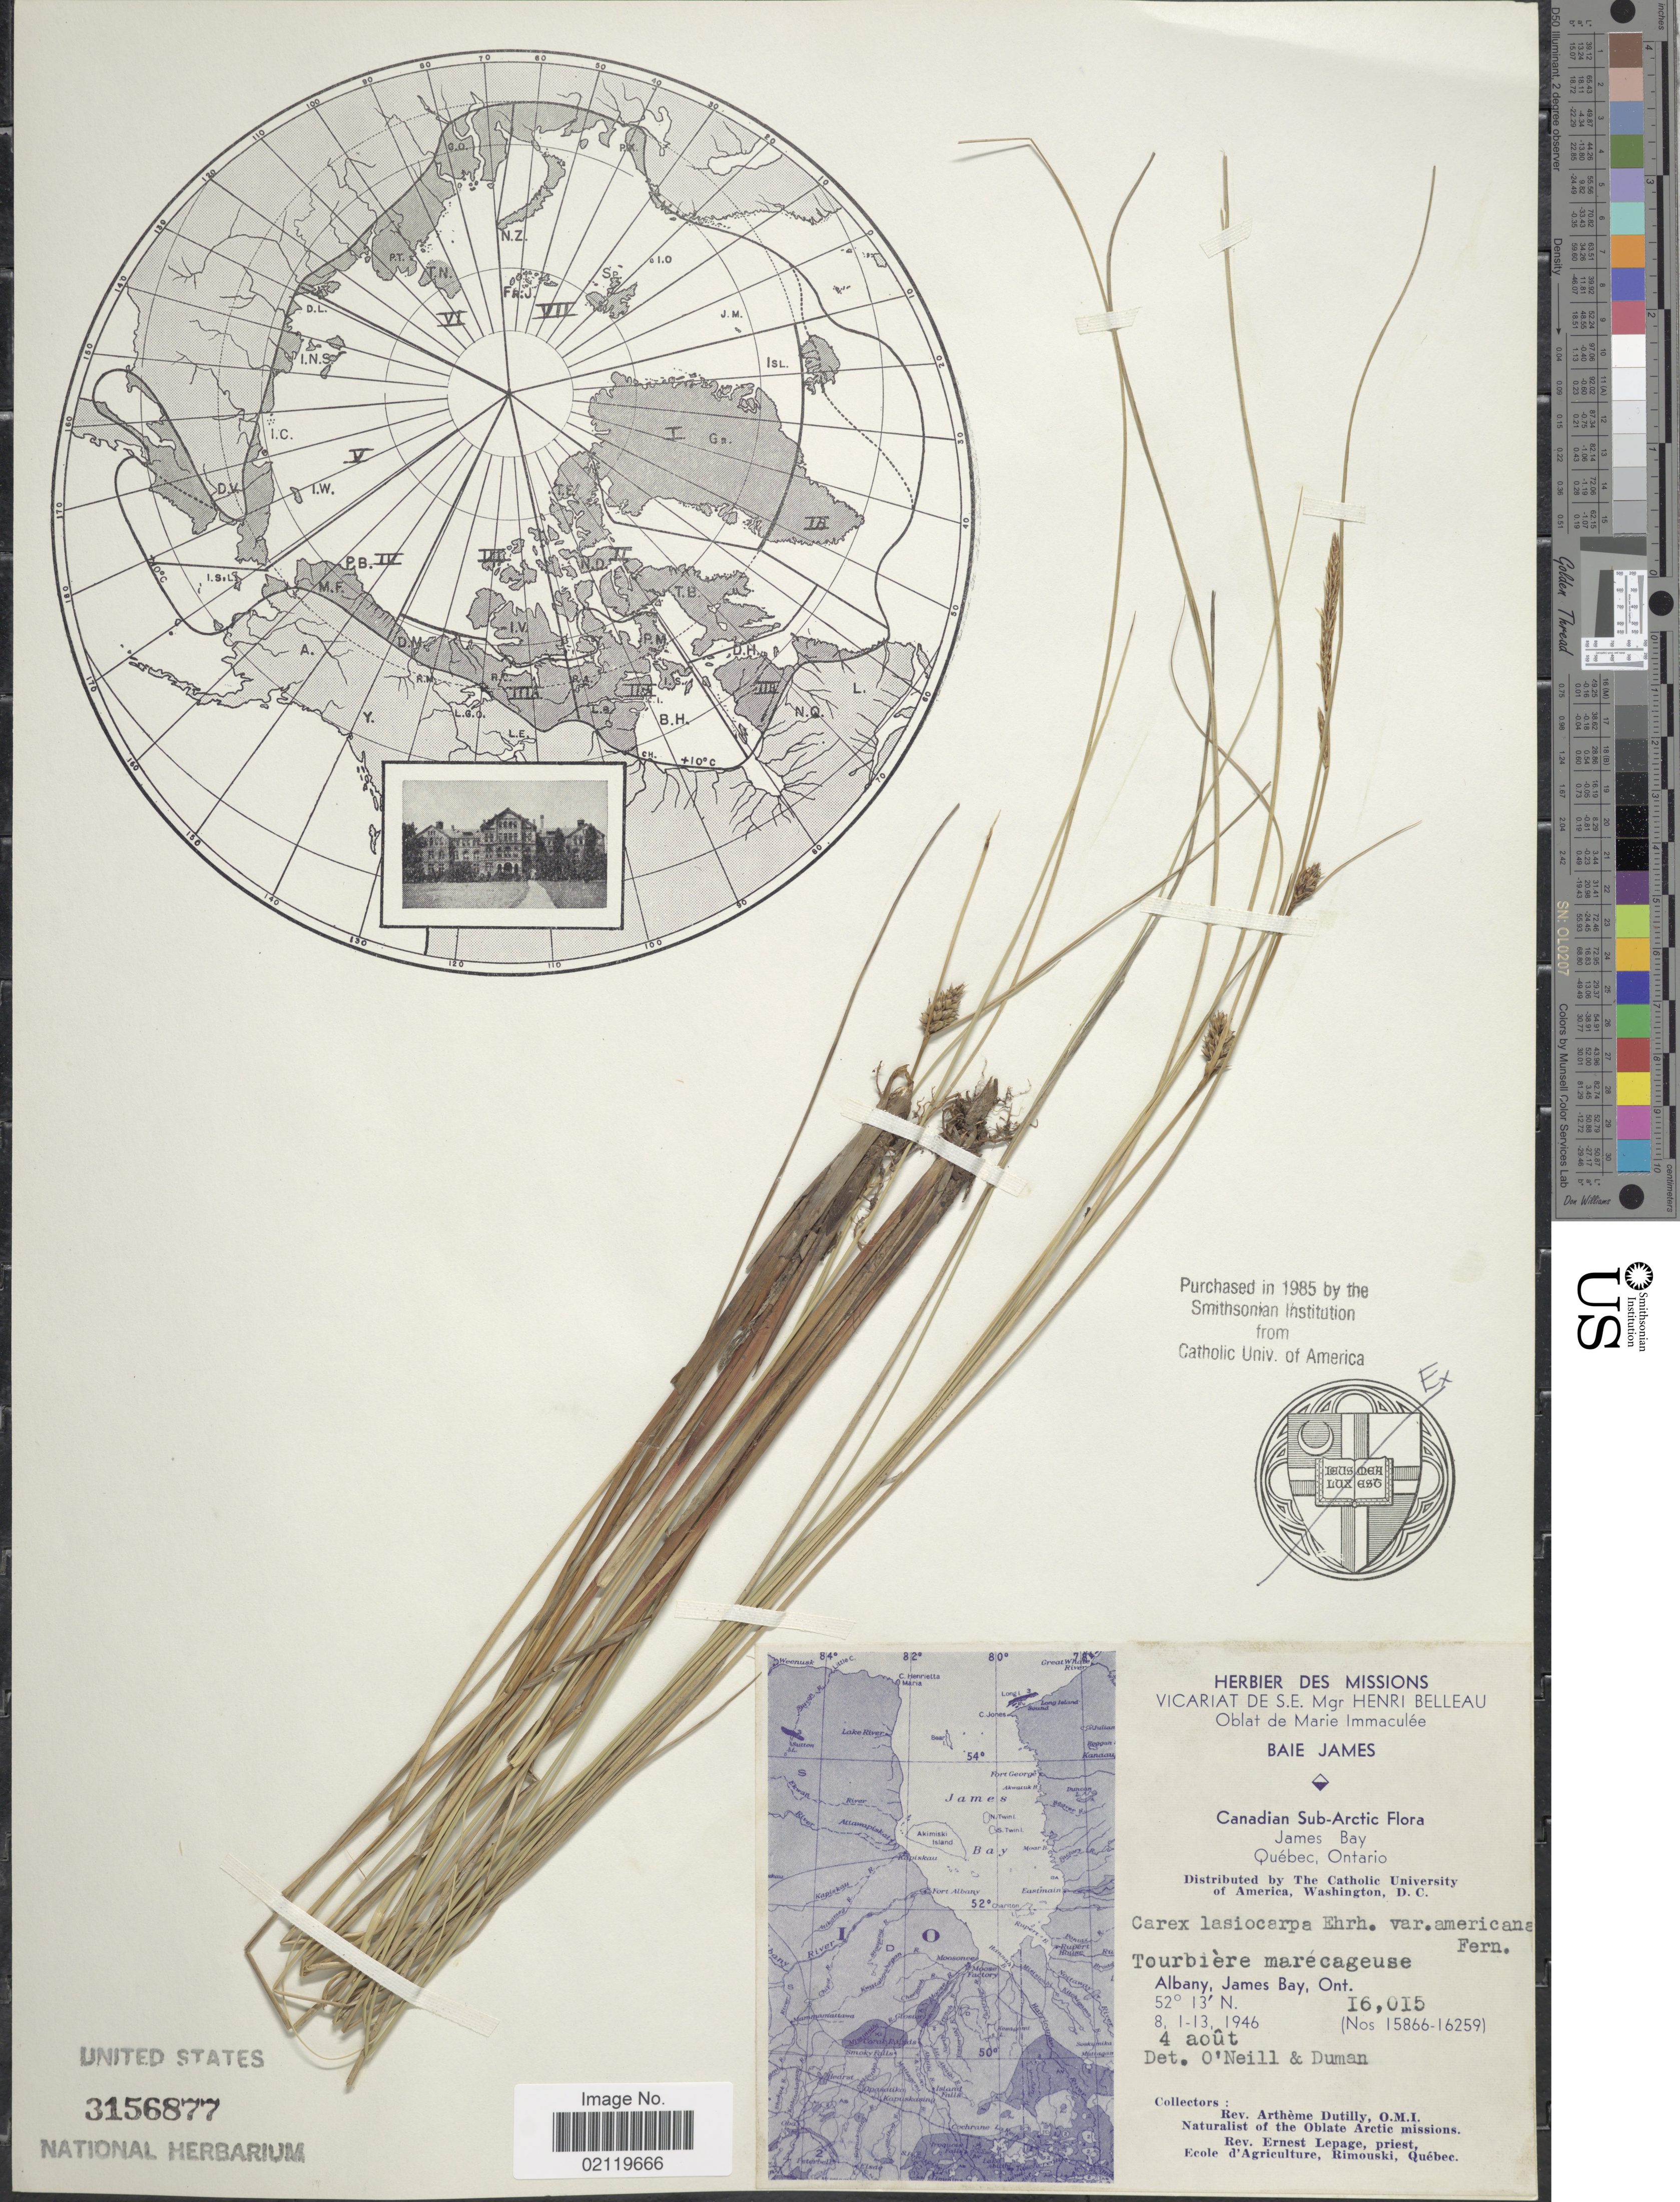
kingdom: Plantae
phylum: Tracheophyta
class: Liliopsida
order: Poales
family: Cyperaceae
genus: Carex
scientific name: Carex lasiocarpa var. americana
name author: Fernald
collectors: A. Dutilly & E. Lepage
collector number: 16015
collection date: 1946-08-04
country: Canada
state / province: Ontario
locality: Canadian Sub-Arctic. James Bay. Tourbiere marecageuse. Albany, James Bay, Ont.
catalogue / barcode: US 3156877